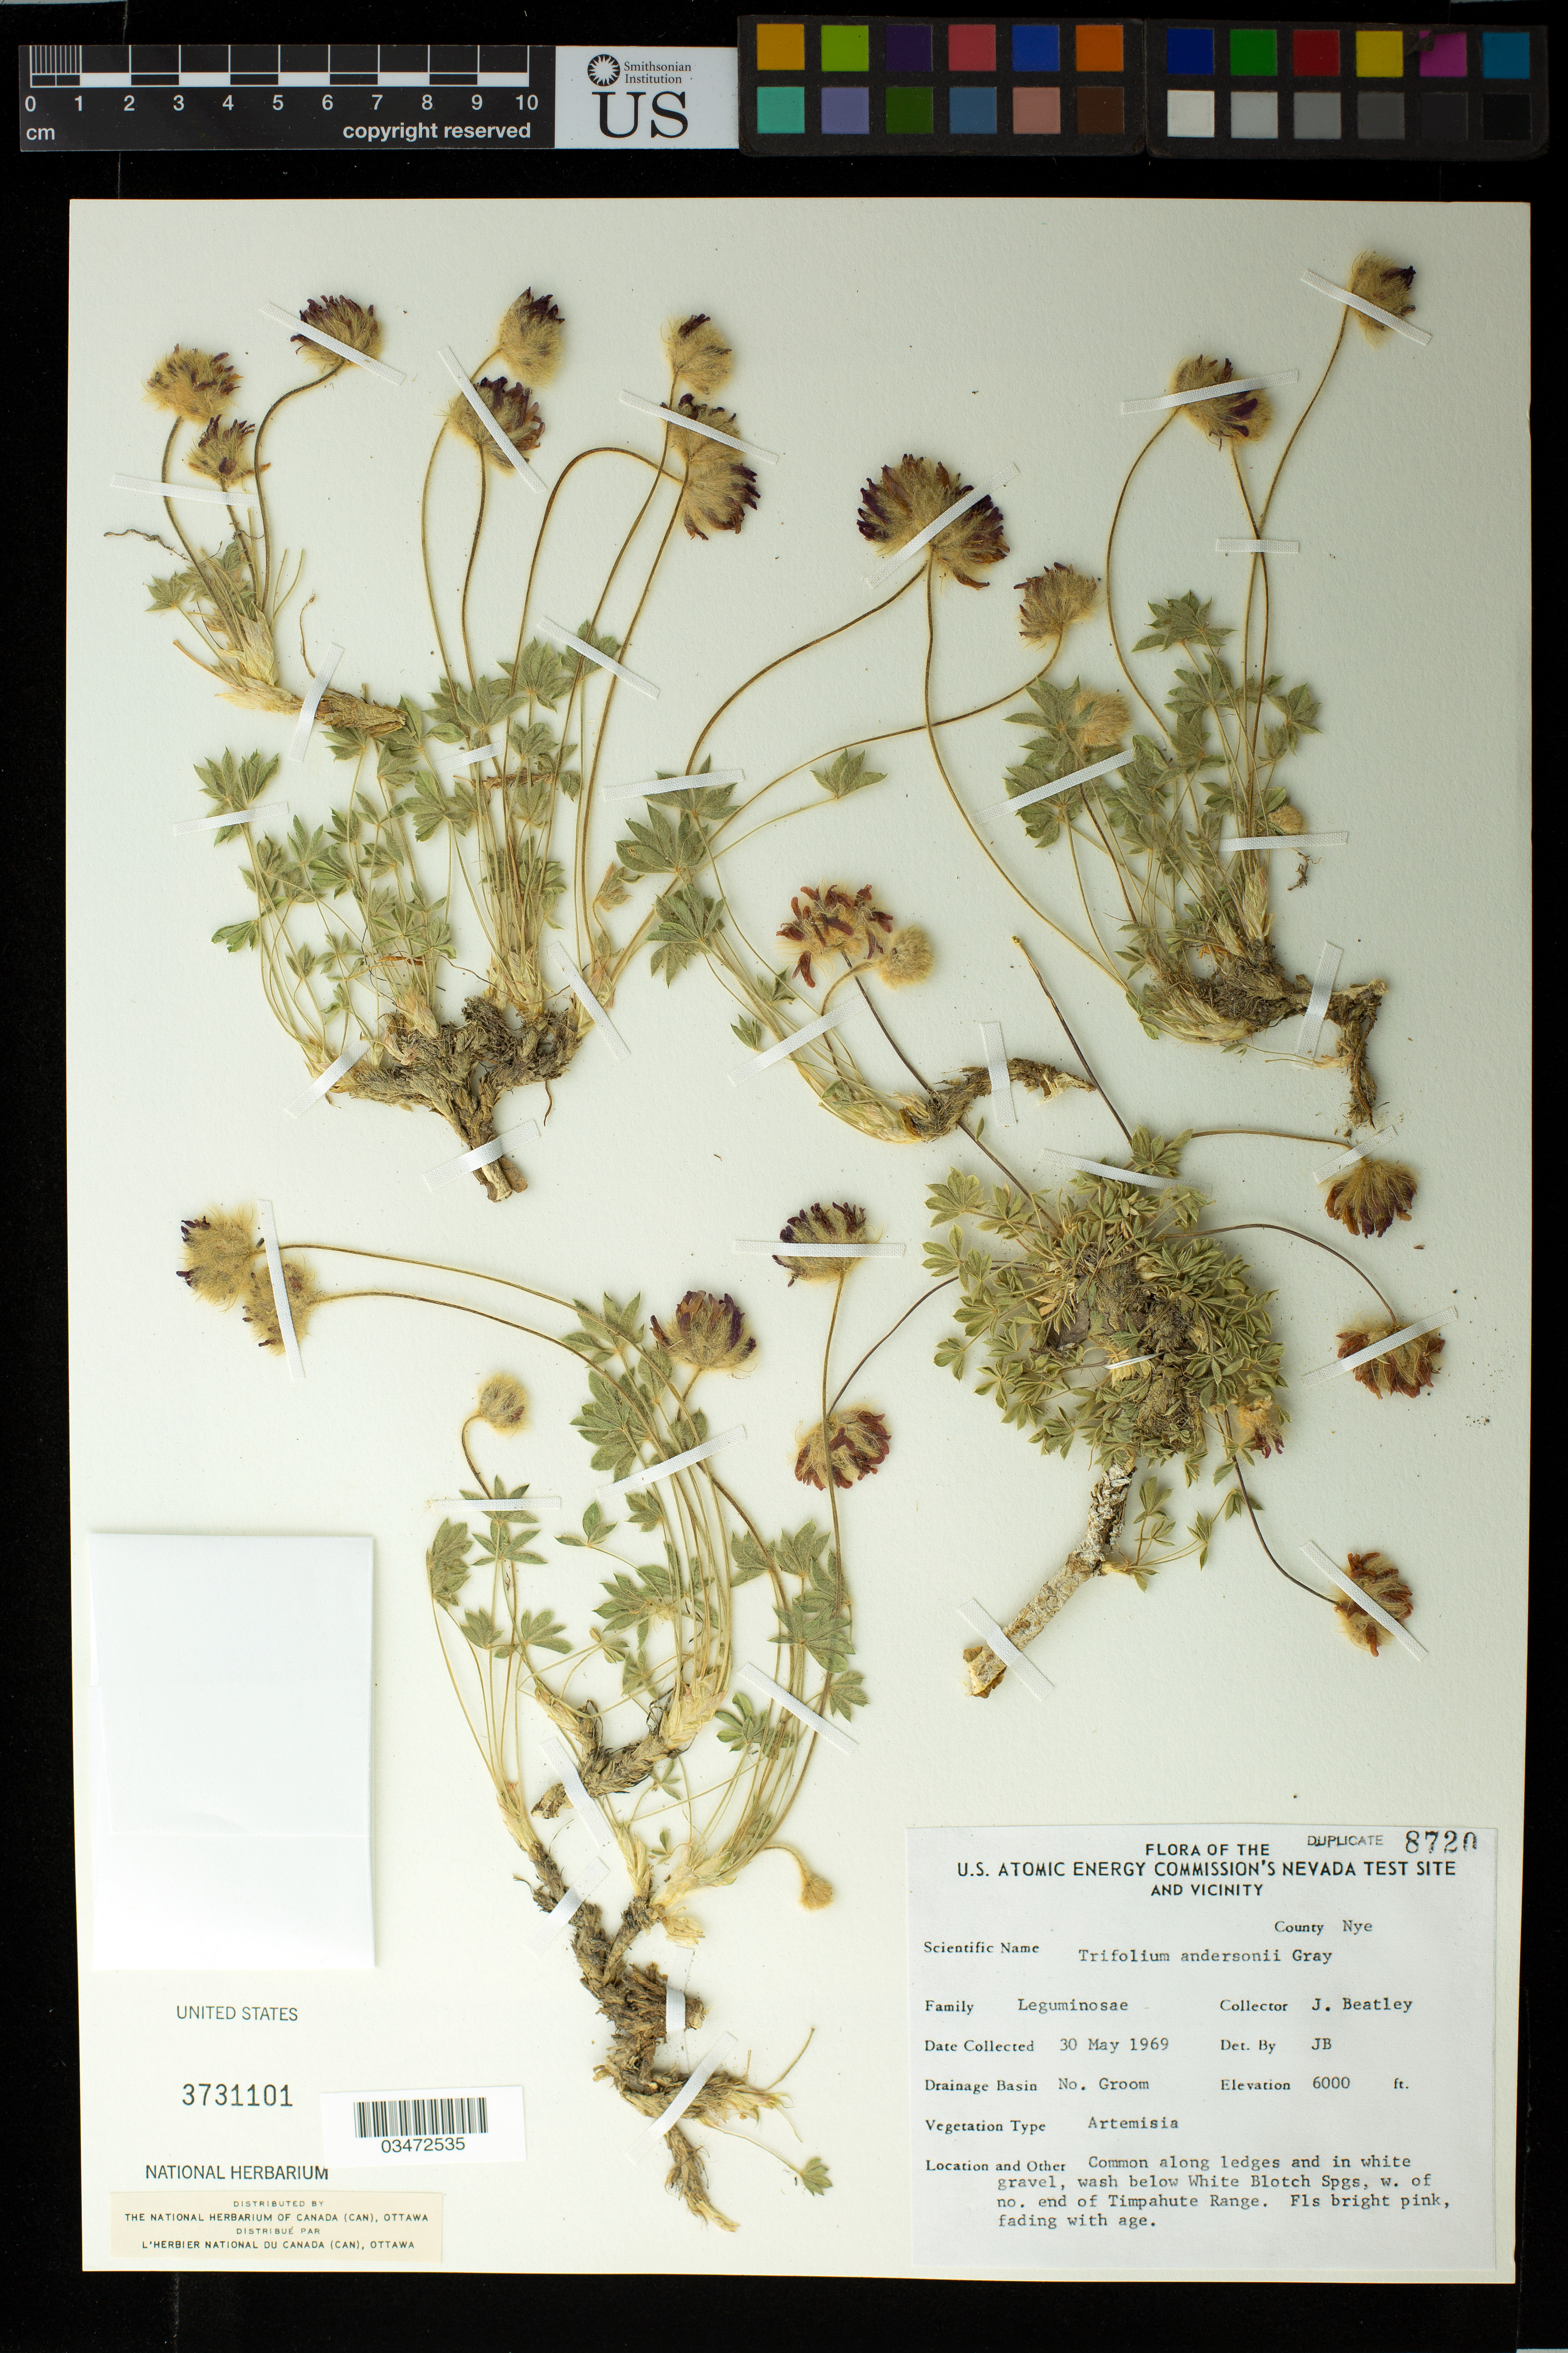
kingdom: Plantae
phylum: Tracheophyta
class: Magnoliopsida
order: Fabales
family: Fabaceae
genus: Trifolium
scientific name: Trifolium andersonii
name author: A. Gray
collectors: J. C. Beatley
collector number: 8720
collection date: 1969-05-30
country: United States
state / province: Nevada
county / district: Nye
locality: No. Groom drainage basin. wash below White Blotch Spgs, w. of no. end of Timpahute Range.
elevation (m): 1829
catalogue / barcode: US 3731101